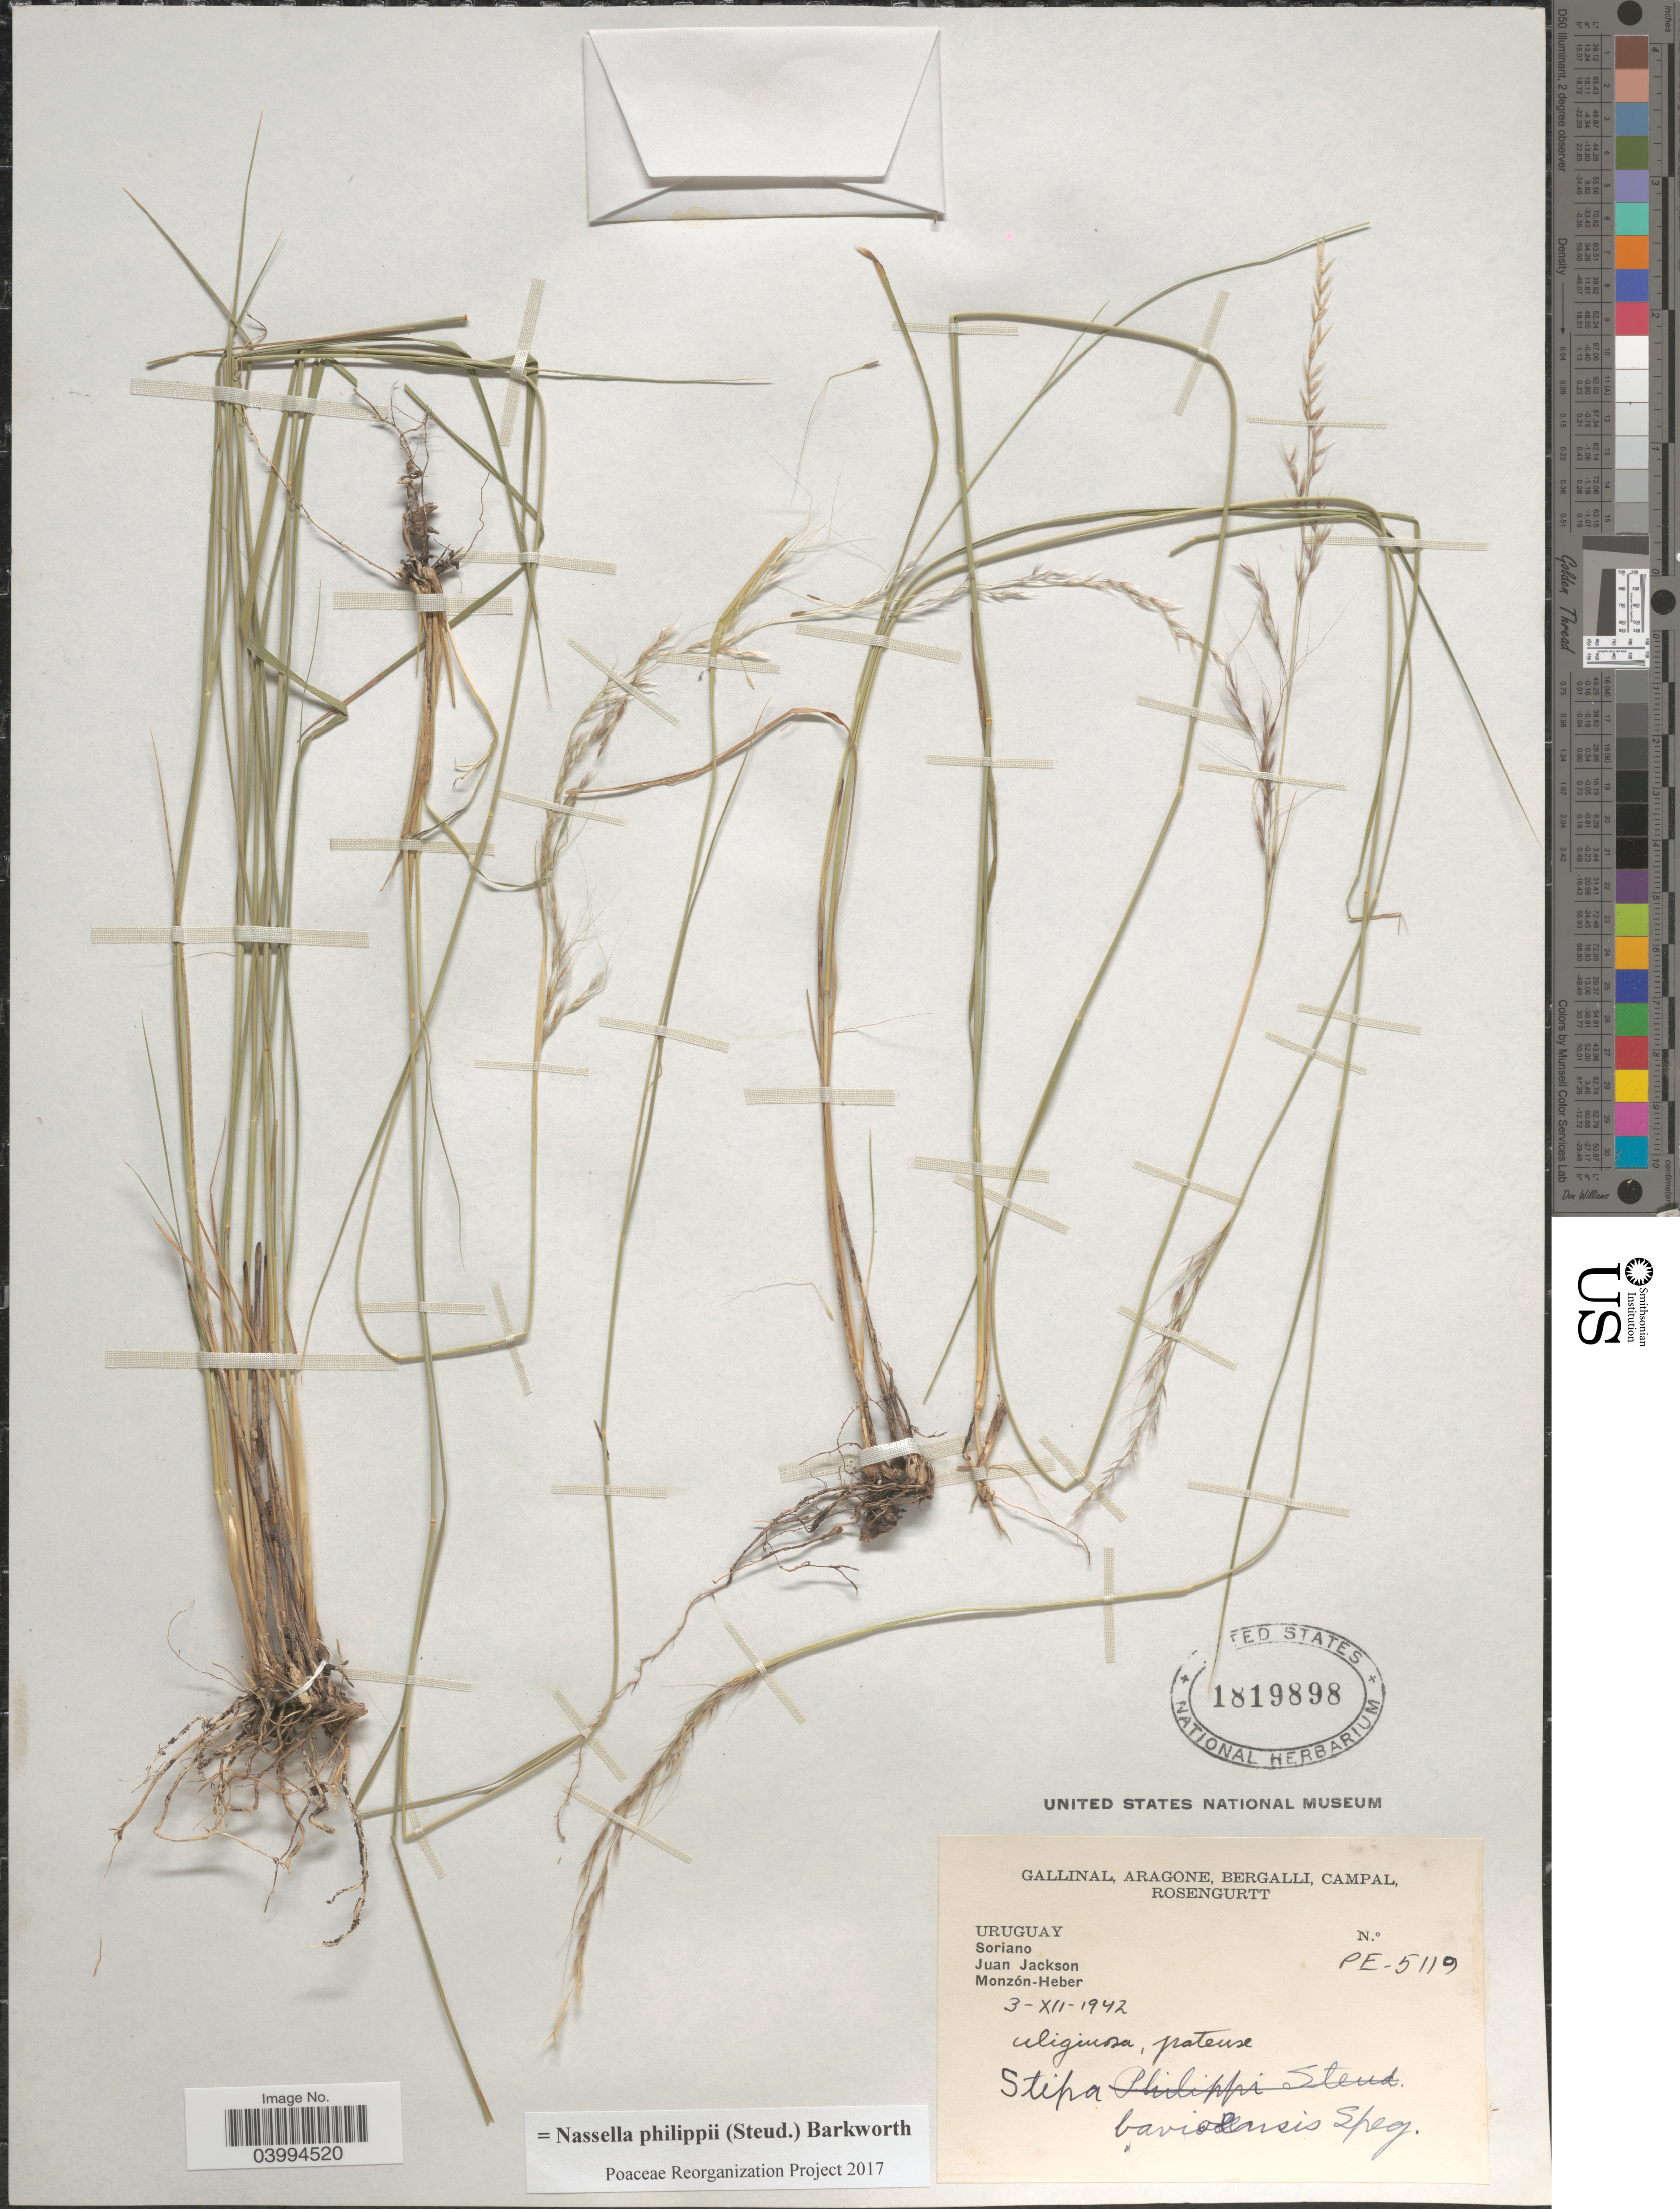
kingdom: Plantae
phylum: Tracheophyta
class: Liliopsida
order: Poales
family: Poaceae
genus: Nassella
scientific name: Nassella philippii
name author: (Steud.) Barkworth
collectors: -. Gallinal, -- Aragone, -- Bergalli, -- Campal & Rosengurtt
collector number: PE-5119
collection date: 1942-12-03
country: Uruguay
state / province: Soriano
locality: Juan Jackson. Monzón-Heber.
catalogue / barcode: US 1819898